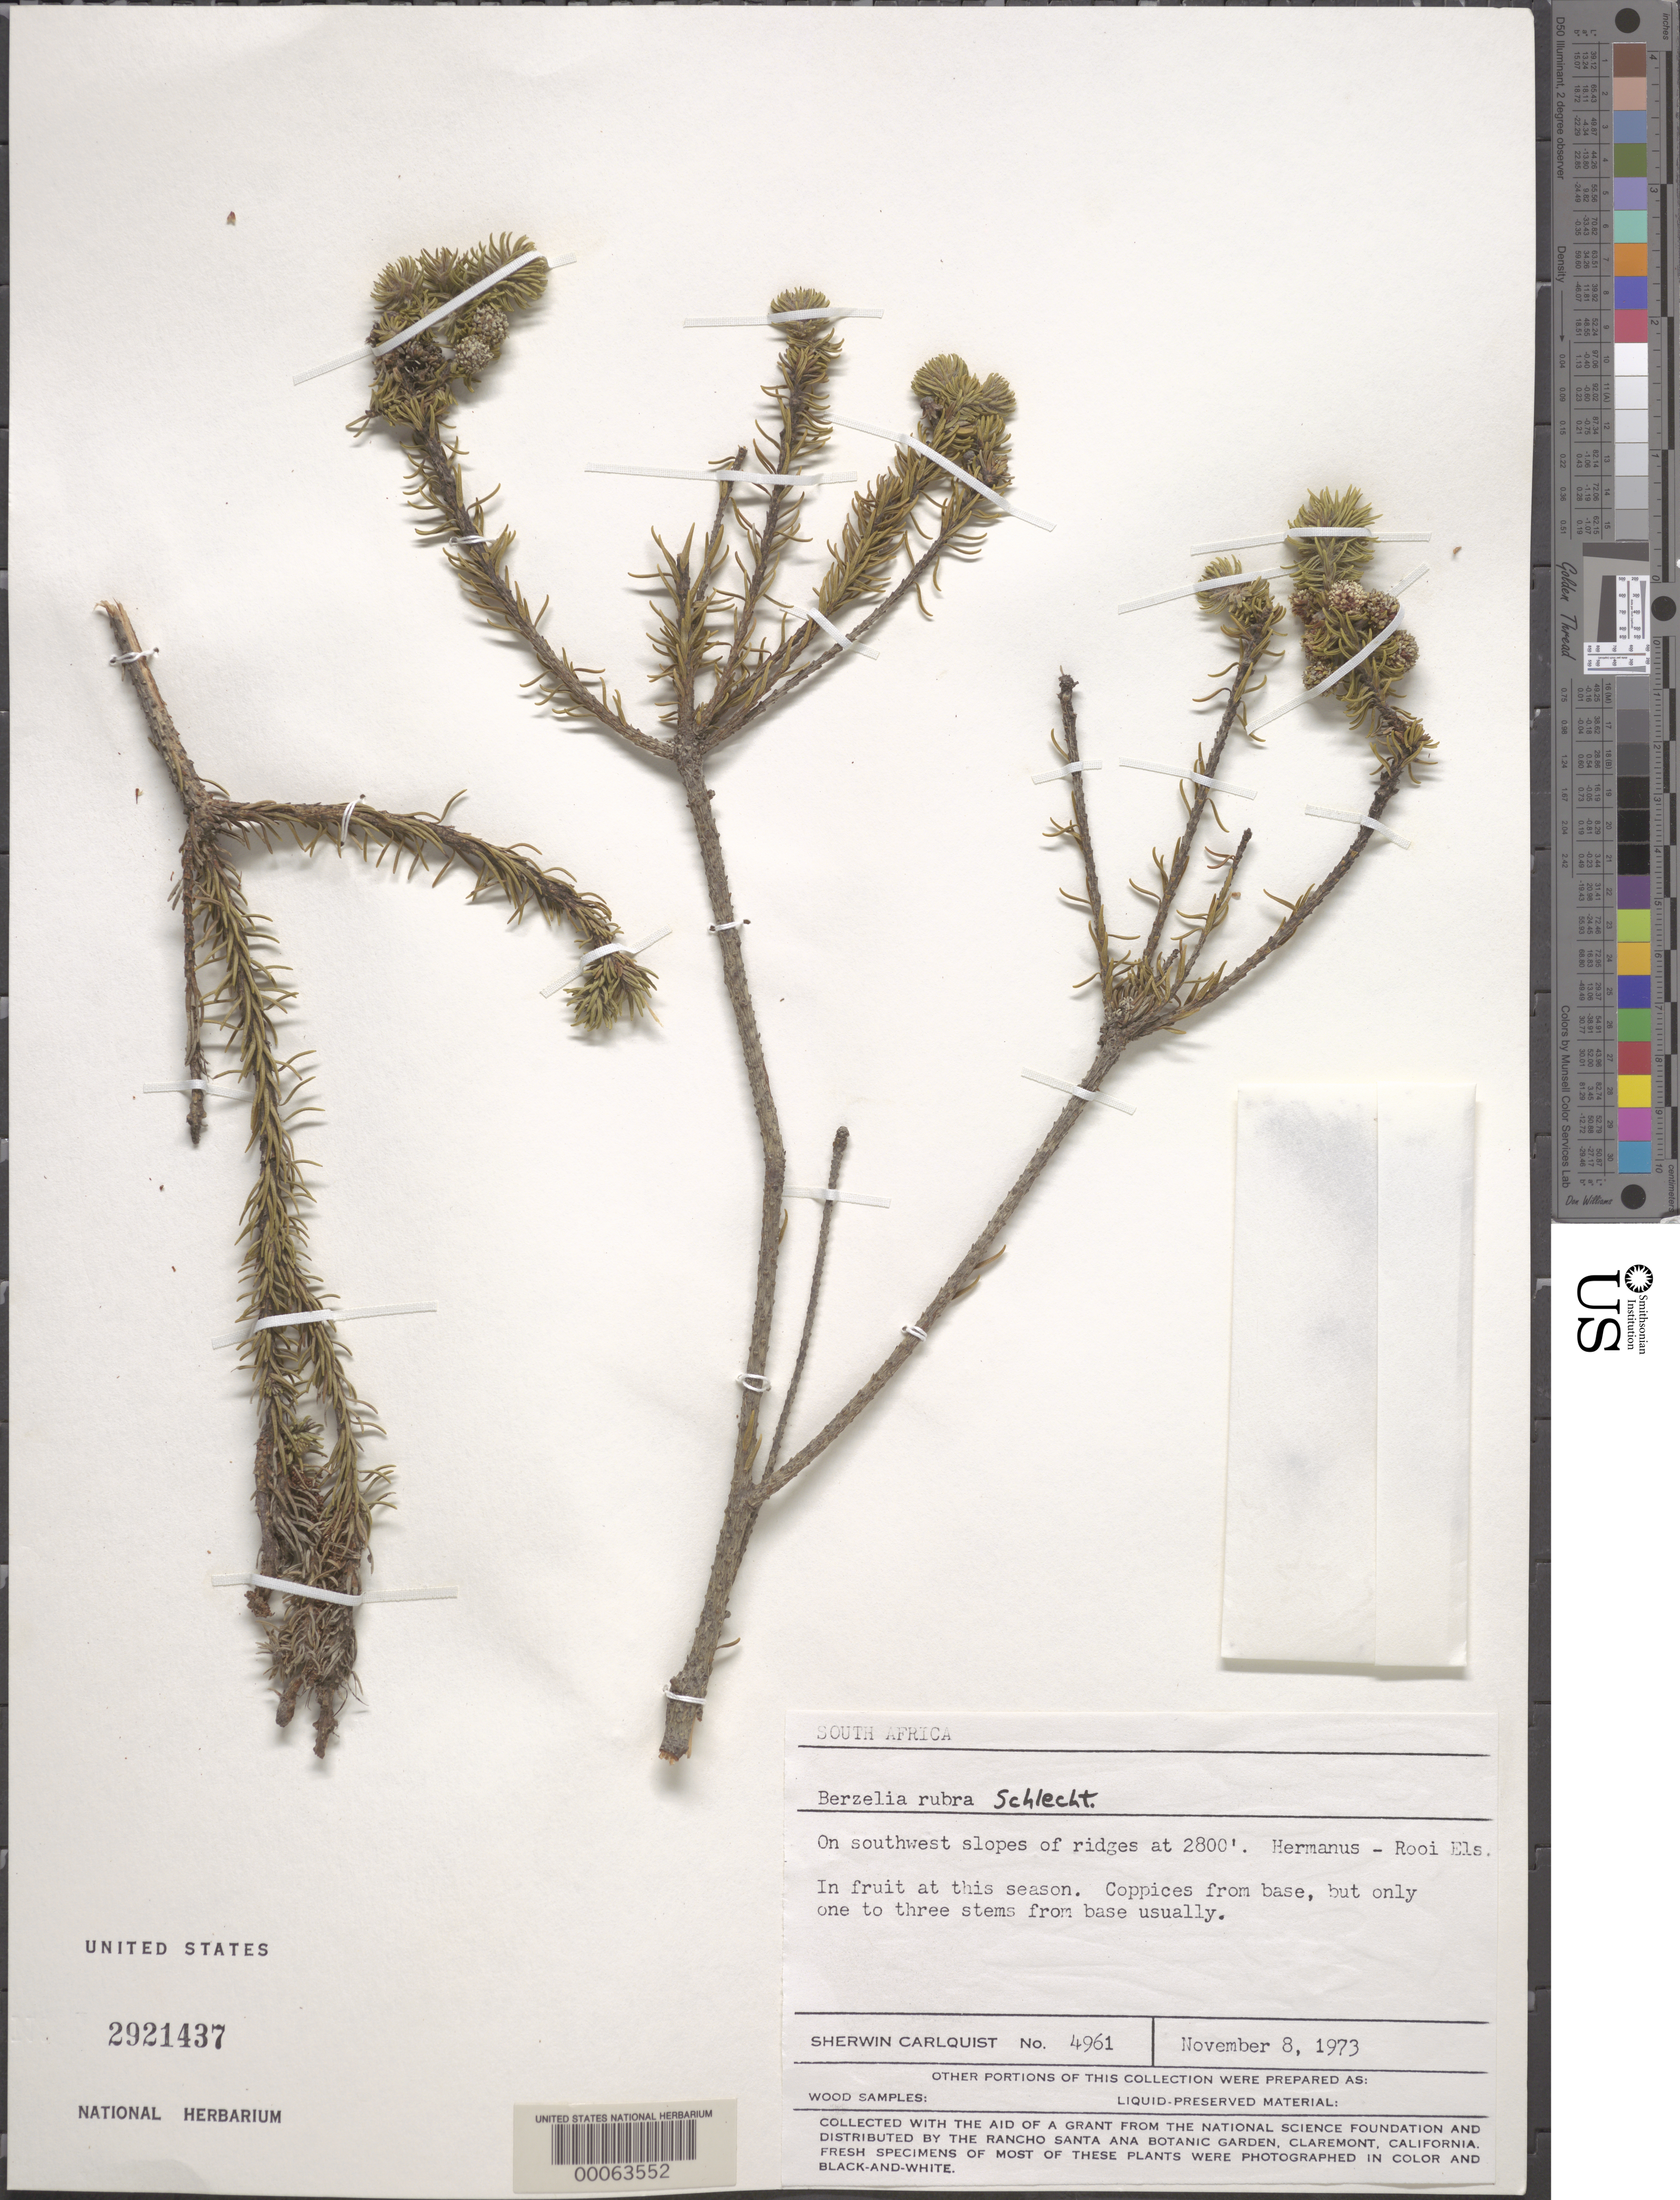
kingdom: Plantae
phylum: Tracheophyta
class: Magnoliopsida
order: Bruniales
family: Bruniaceae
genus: Berzelia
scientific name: Berzelia rubra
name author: Schltdl.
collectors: S. Carlquist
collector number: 4961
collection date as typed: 08 Nov 1973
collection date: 1973-11-08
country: South Africa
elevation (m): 853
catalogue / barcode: US 2921437